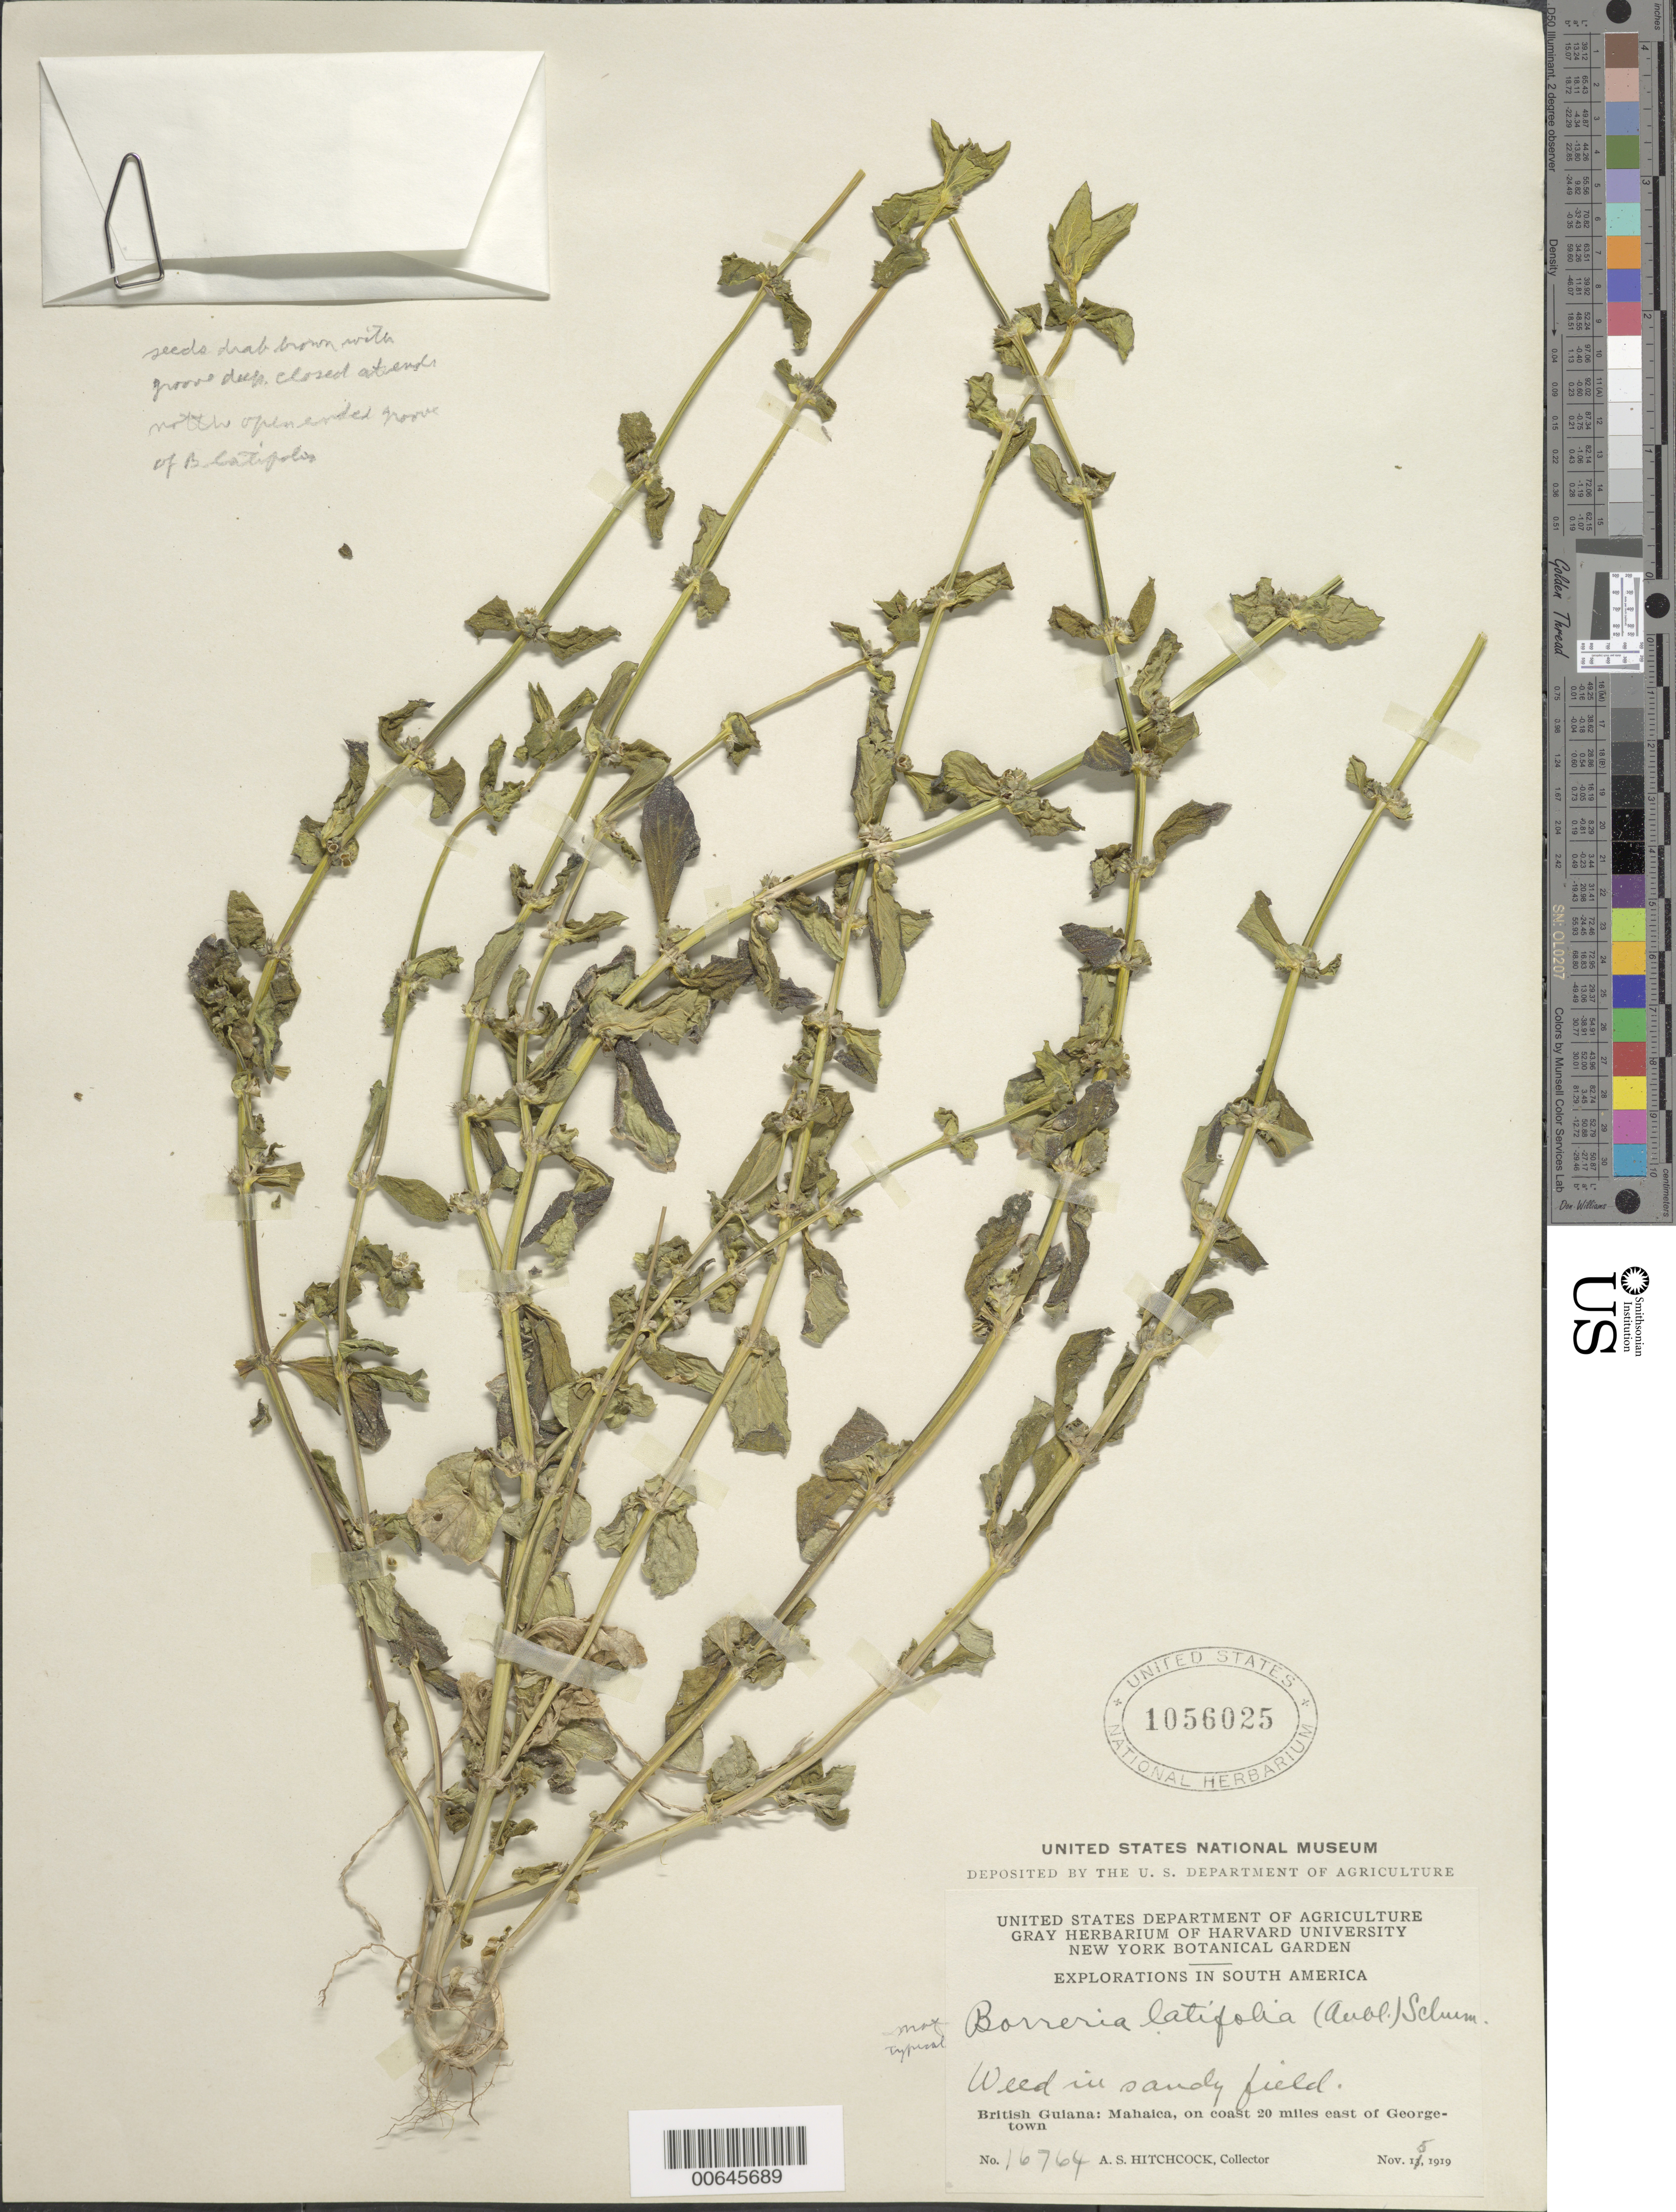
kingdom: Plantae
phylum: Tracheophyta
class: Magnoliopsida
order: Gentianales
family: Rubiaceae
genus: Borreria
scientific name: Borreria latifolia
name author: (Aubl.) K. Schum.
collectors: A. S. Hitchcock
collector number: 16764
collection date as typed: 15-Nov-19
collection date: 1919-11-15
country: Guyana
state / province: Demerara-Mahaica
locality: Mahaica, on coast 20 miles east of Georgetown; just W of mouth of Mahaica R. at ocean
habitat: On coast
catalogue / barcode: US 1056025